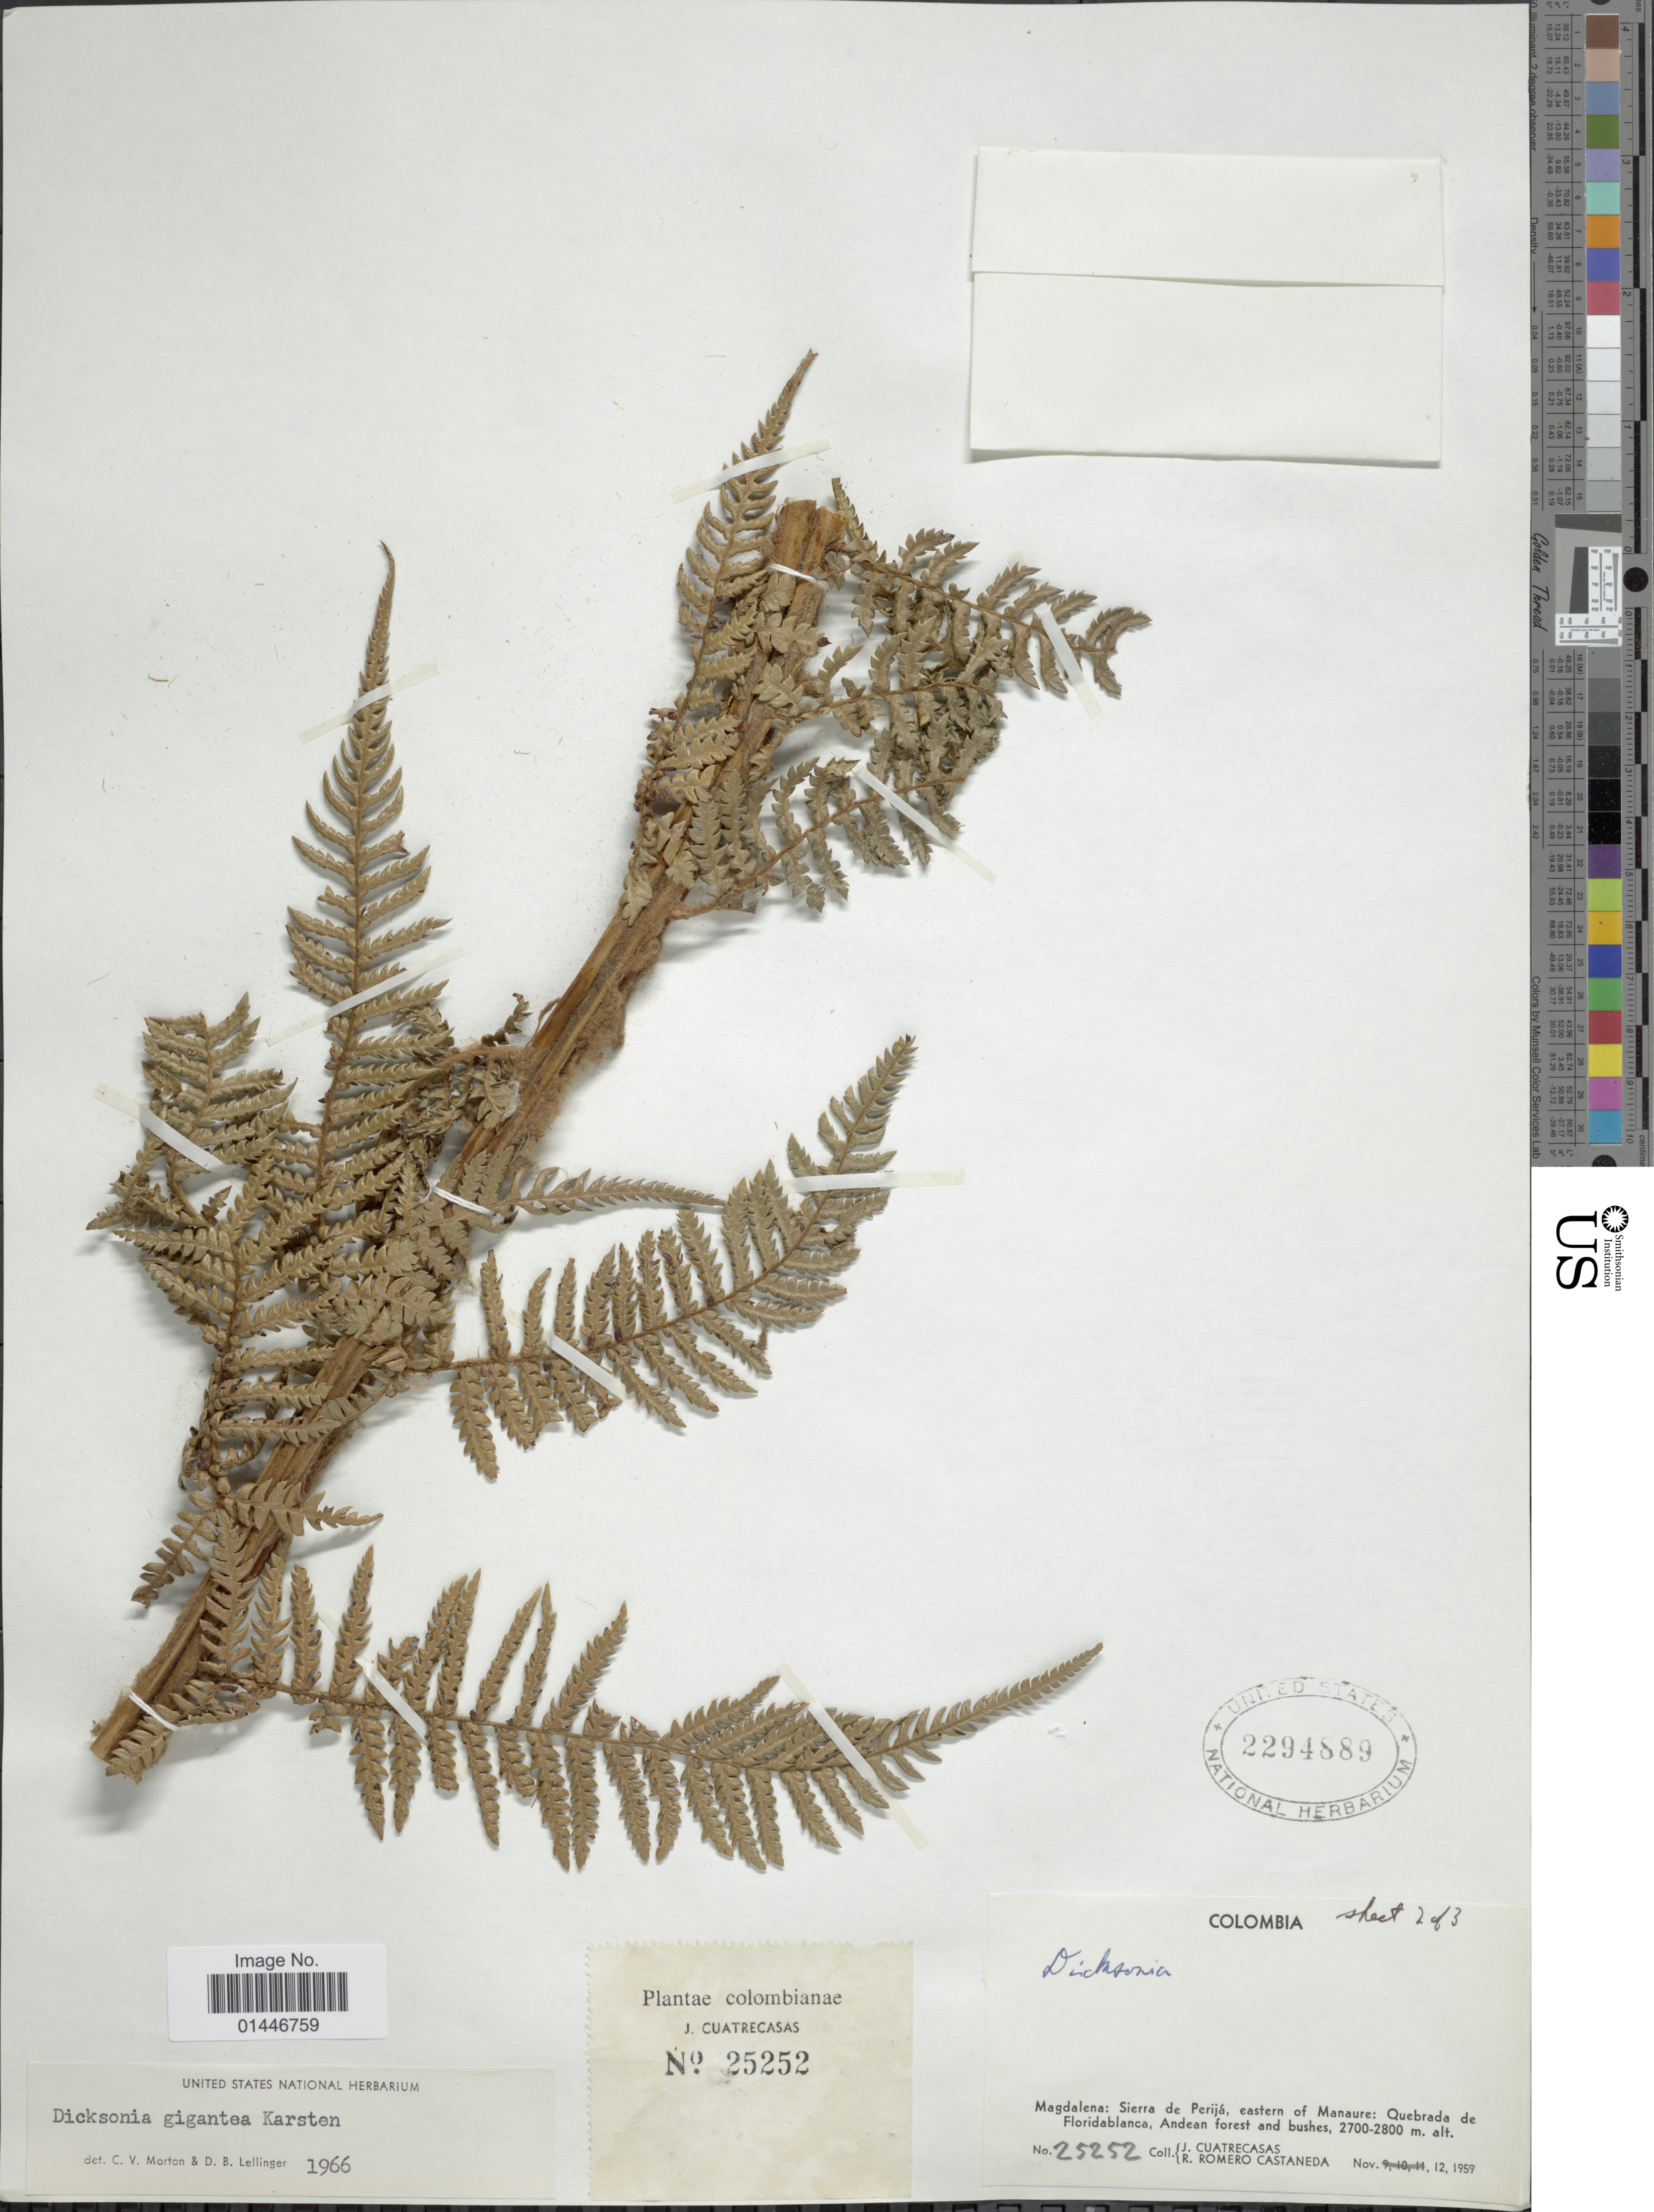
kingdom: Plantae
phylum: Tracheophyta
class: Polypodiopsida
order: Cyatheales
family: Dicksoniaceae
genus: Dicksonia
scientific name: Dicksonia karsteniana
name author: Klotzsch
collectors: J. Cuatrecasas & R. Romero Castañeda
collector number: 25252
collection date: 1959-11-12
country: Colombia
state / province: Magdalena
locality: Sierra de Perija, eastern of Manaure, Quebrada de Floridablanca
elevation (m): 2700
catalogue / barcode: US 2294889